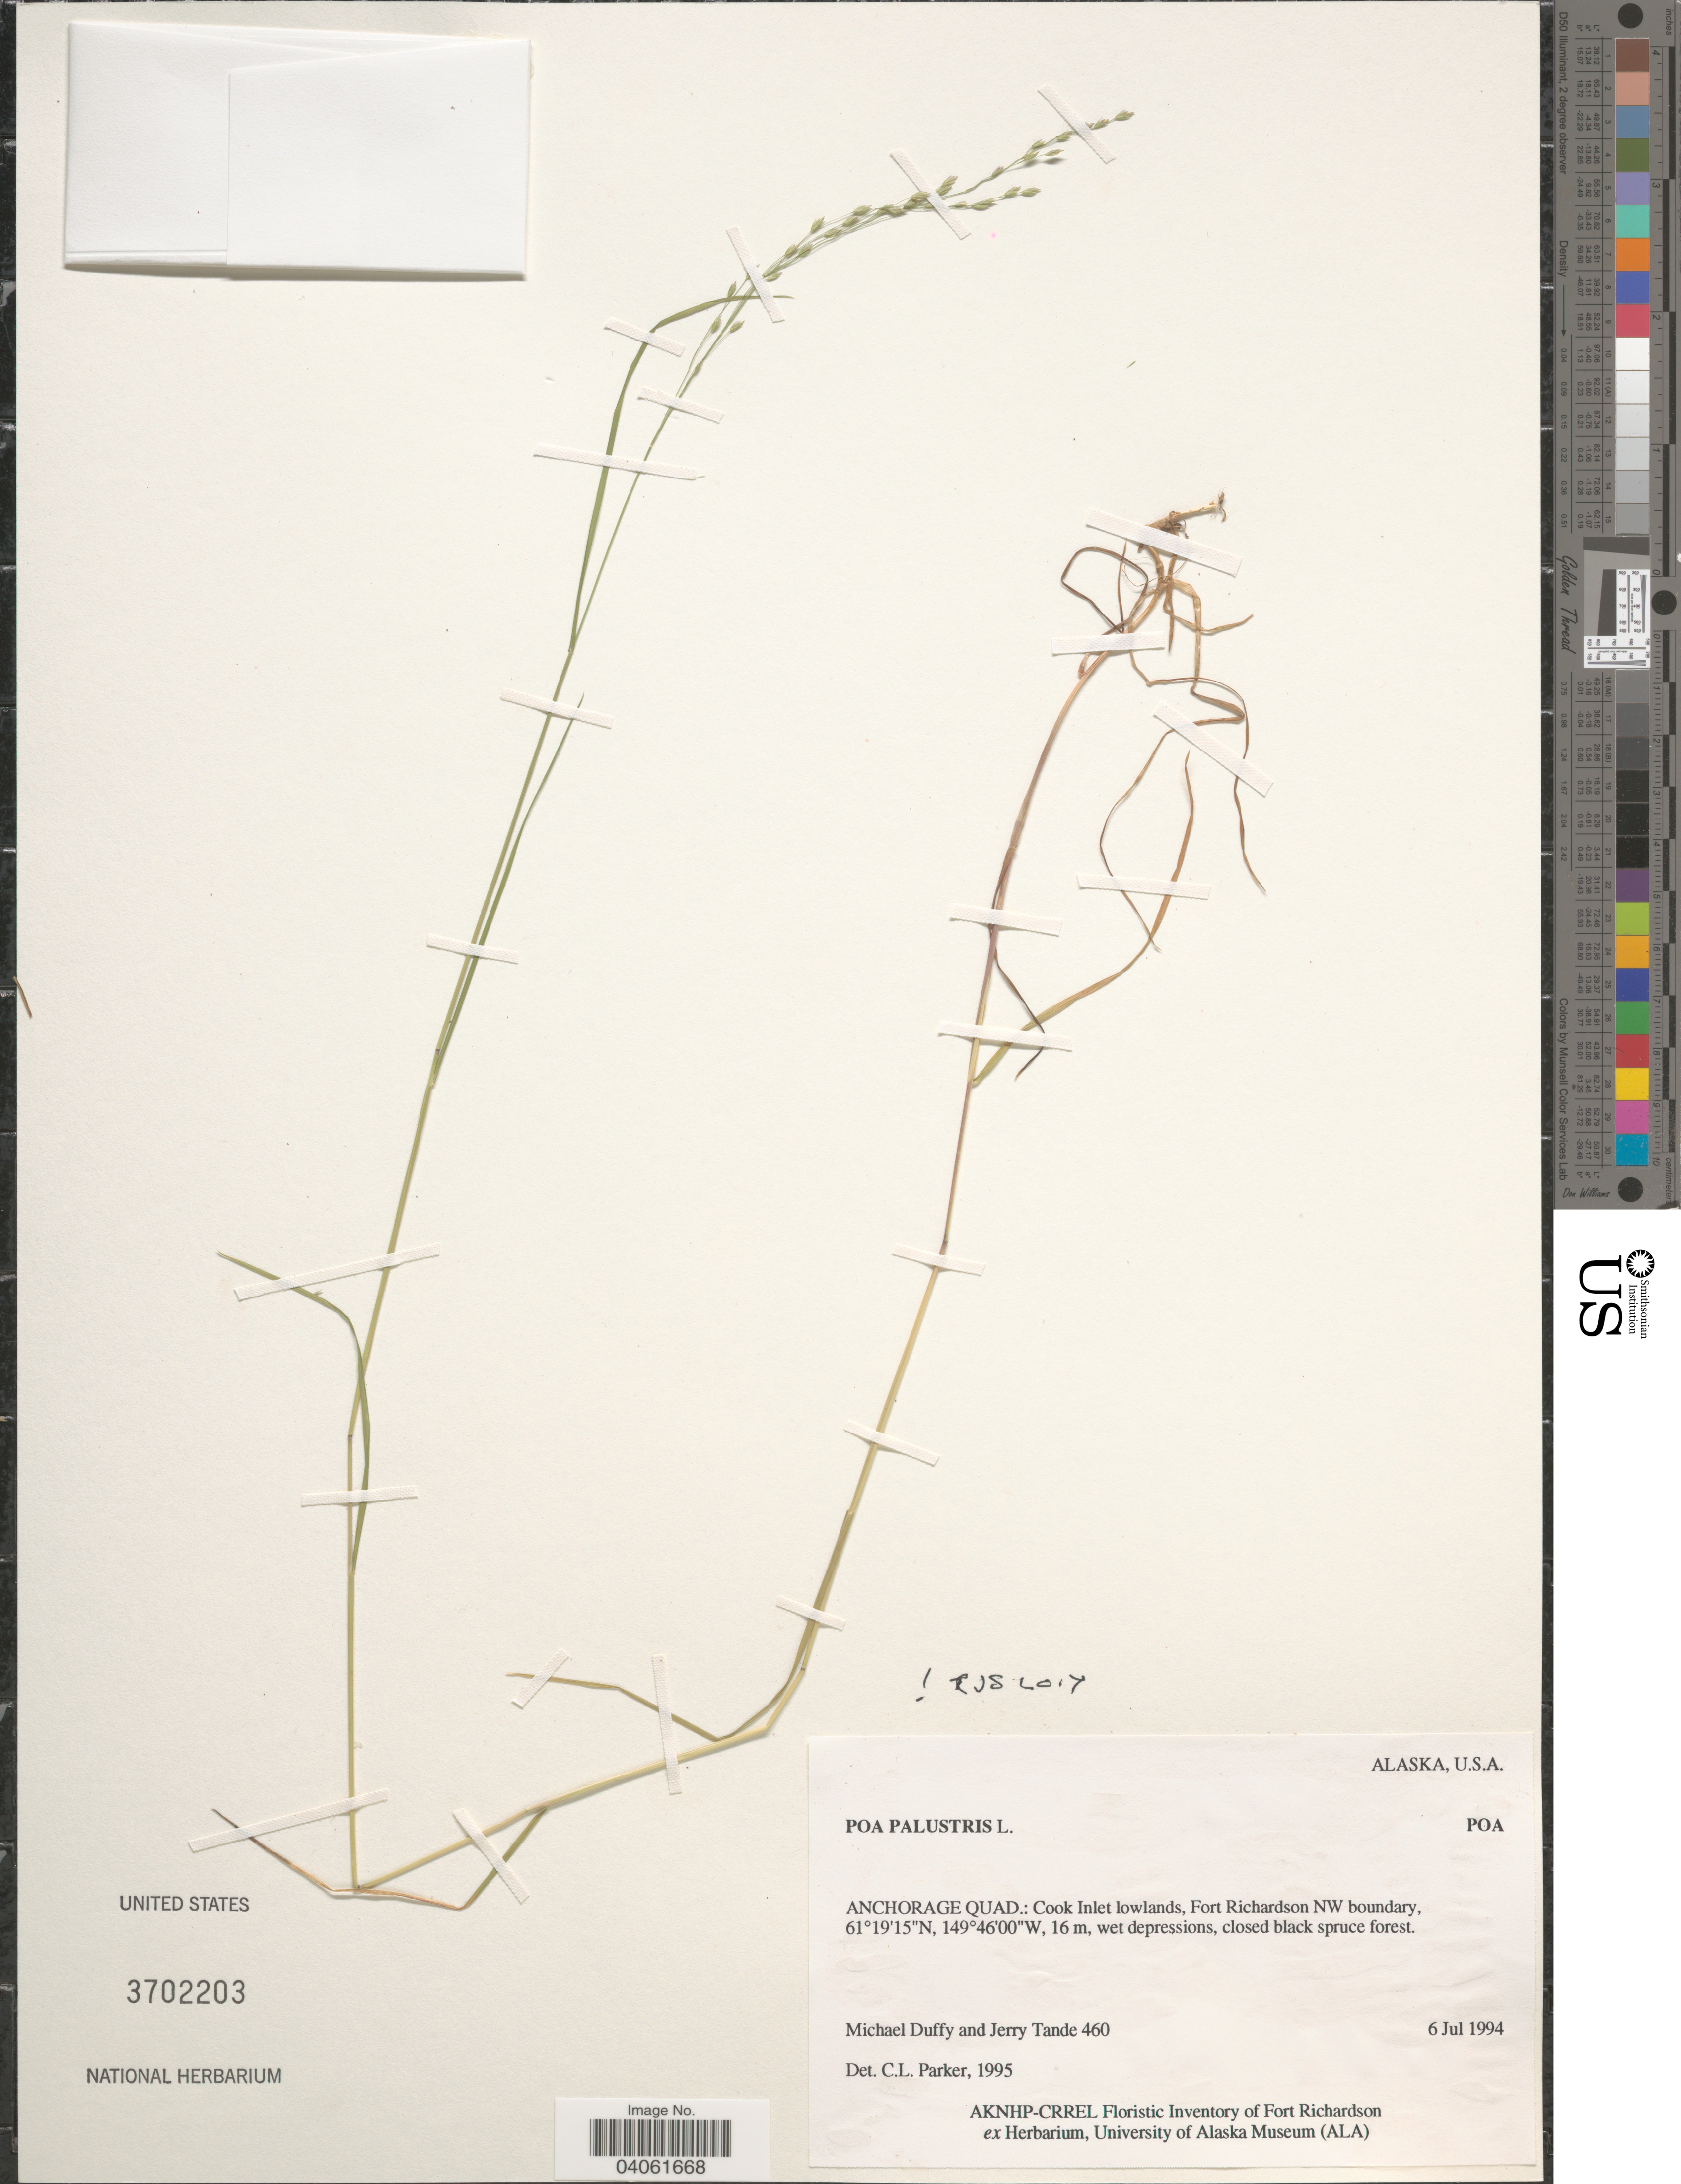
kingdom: Plantae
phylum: Tracheophyta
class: Liliopsida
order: Poales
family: Poaceae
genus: Poa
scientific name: Poa palustris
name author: L.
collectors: M. Duffy & J. Tande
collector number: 460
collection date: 1994-07-06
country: United States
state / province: Alaska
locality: Anchorage Quad.: Cook Inlet lowlands, Fort Richardson NW boundary, wet depressions, closed back spruce forest.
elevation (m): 16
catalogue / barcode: US 3702203